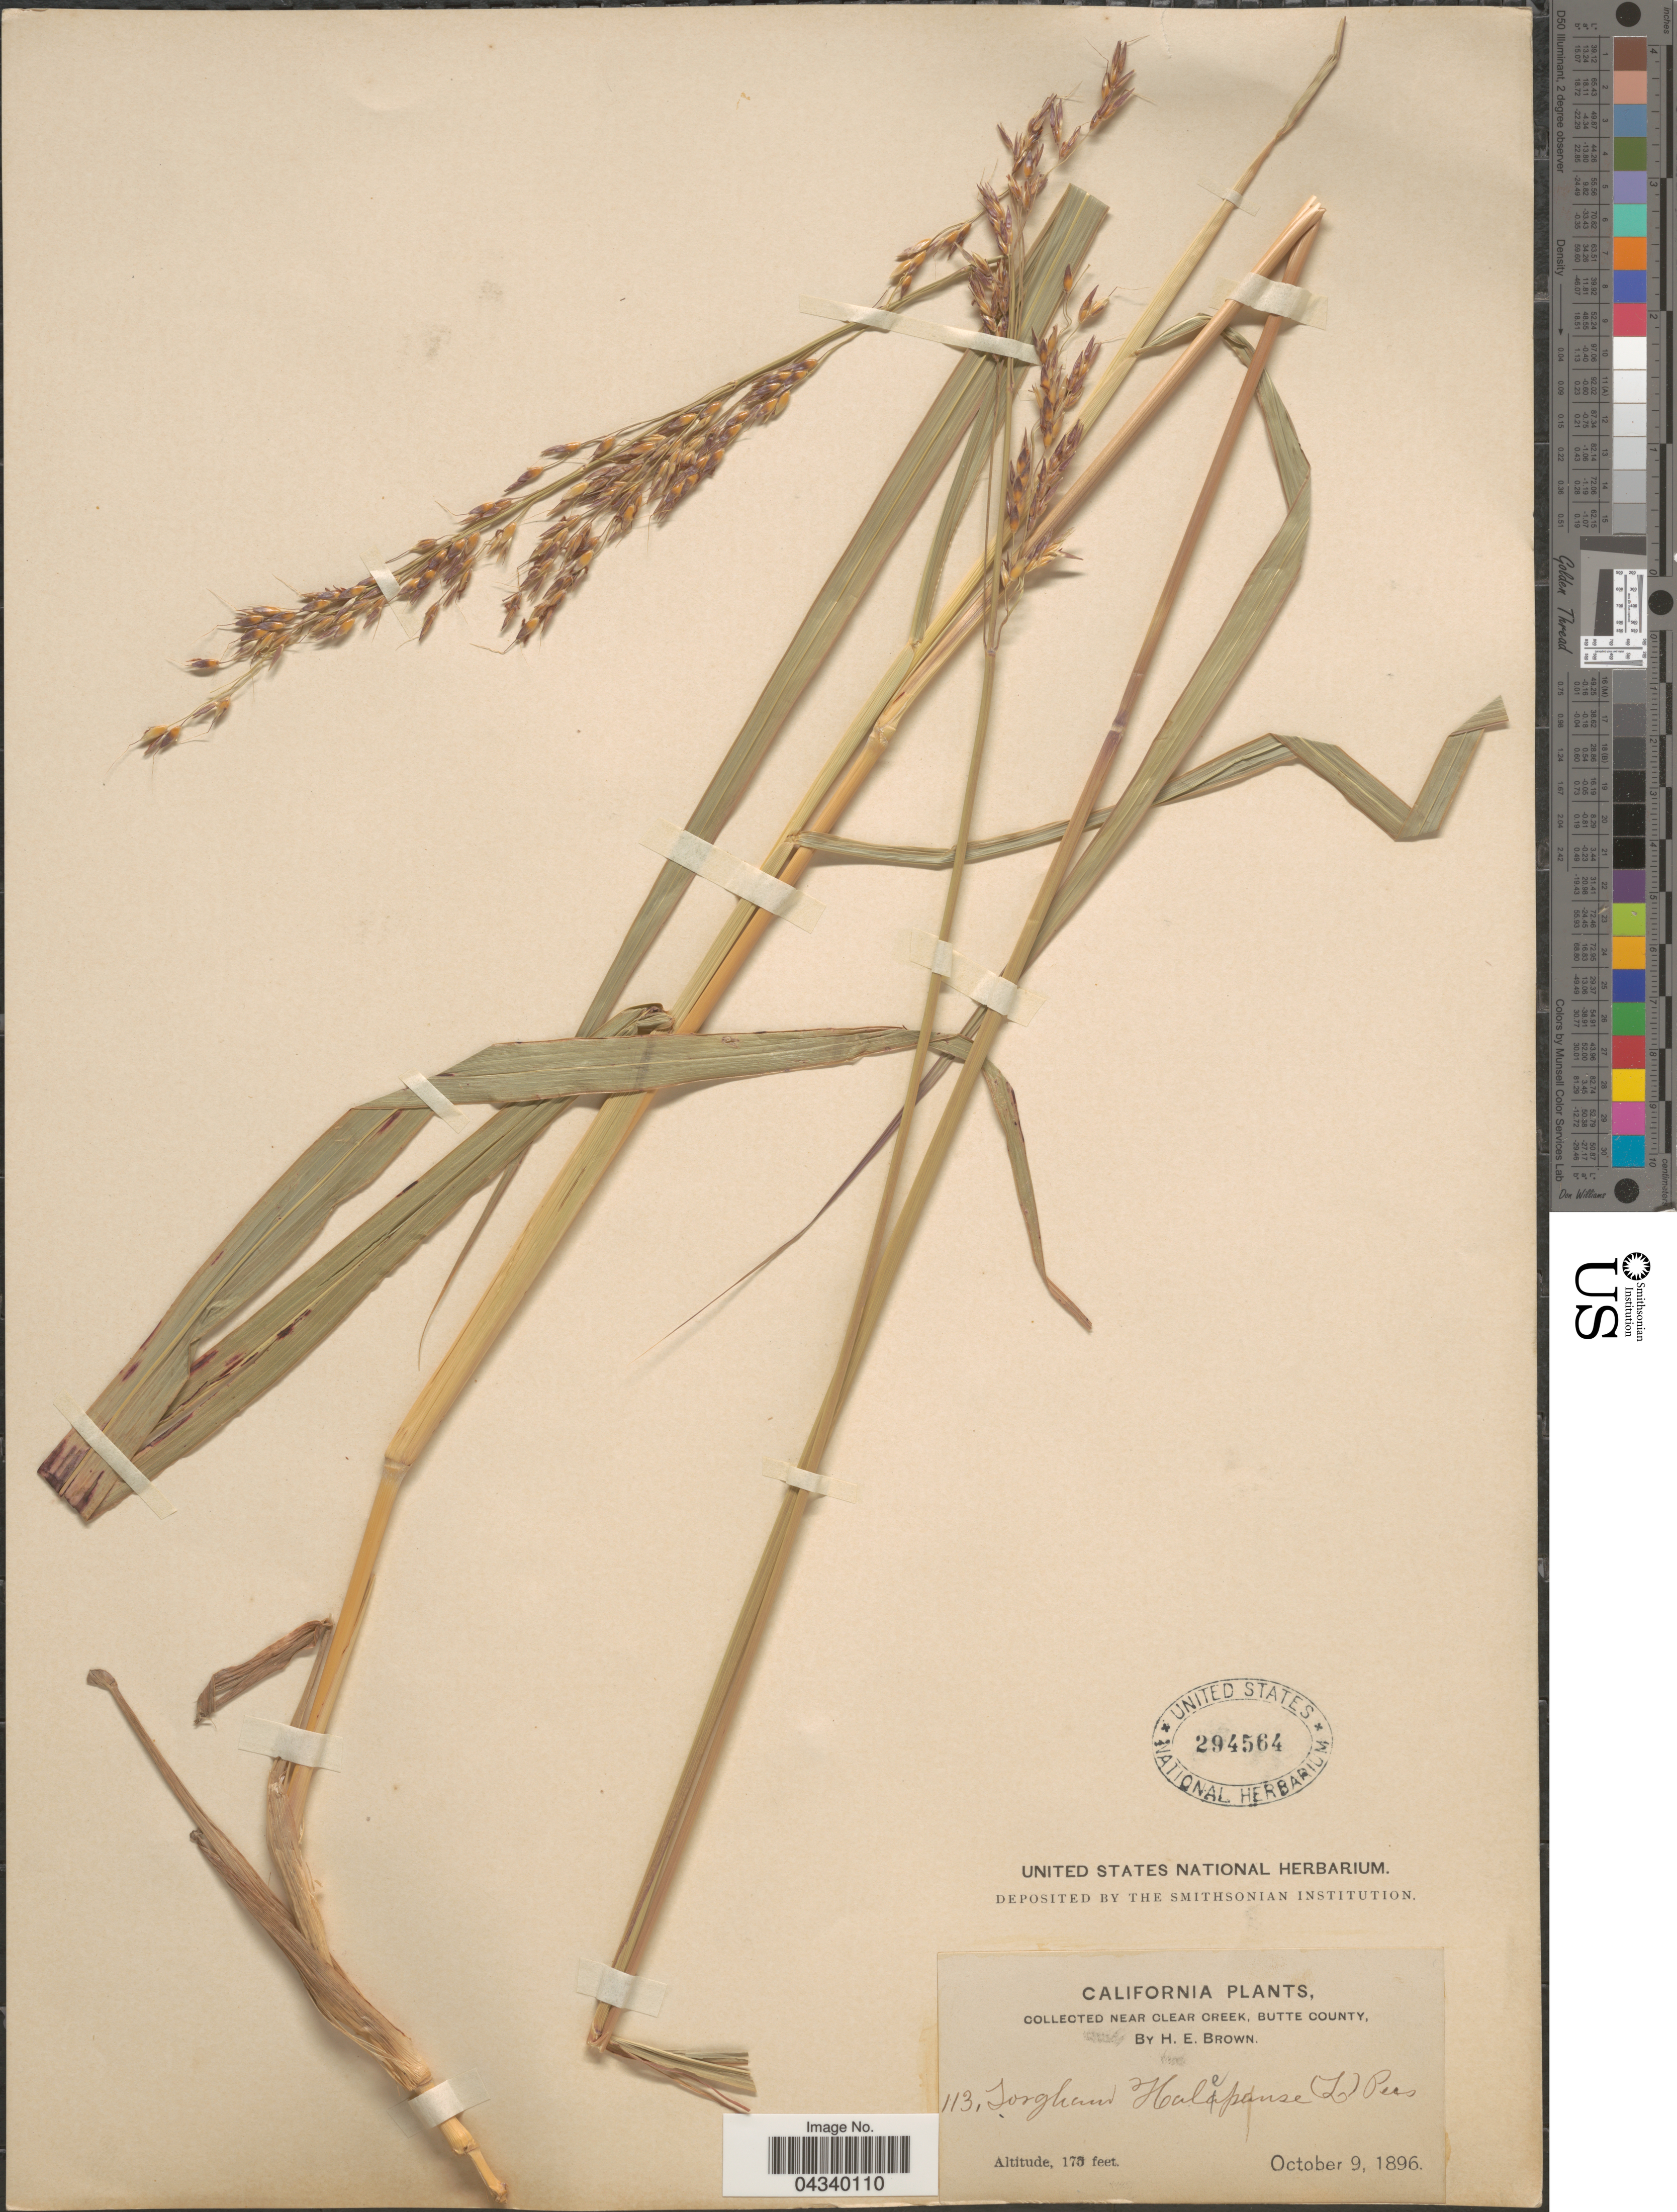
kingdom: Plantae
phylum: Tracheophyta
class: Liliopsida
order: Poales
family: Poaceae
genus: Sorghum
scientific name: Sorghum halepense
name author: (L.) Pers.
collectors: H. E. Brown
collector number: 113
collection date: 1896-10-09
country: United States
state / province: California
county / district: Butte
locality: Near Clear Creek, Butte County.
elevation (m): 53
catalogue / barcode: US 294564